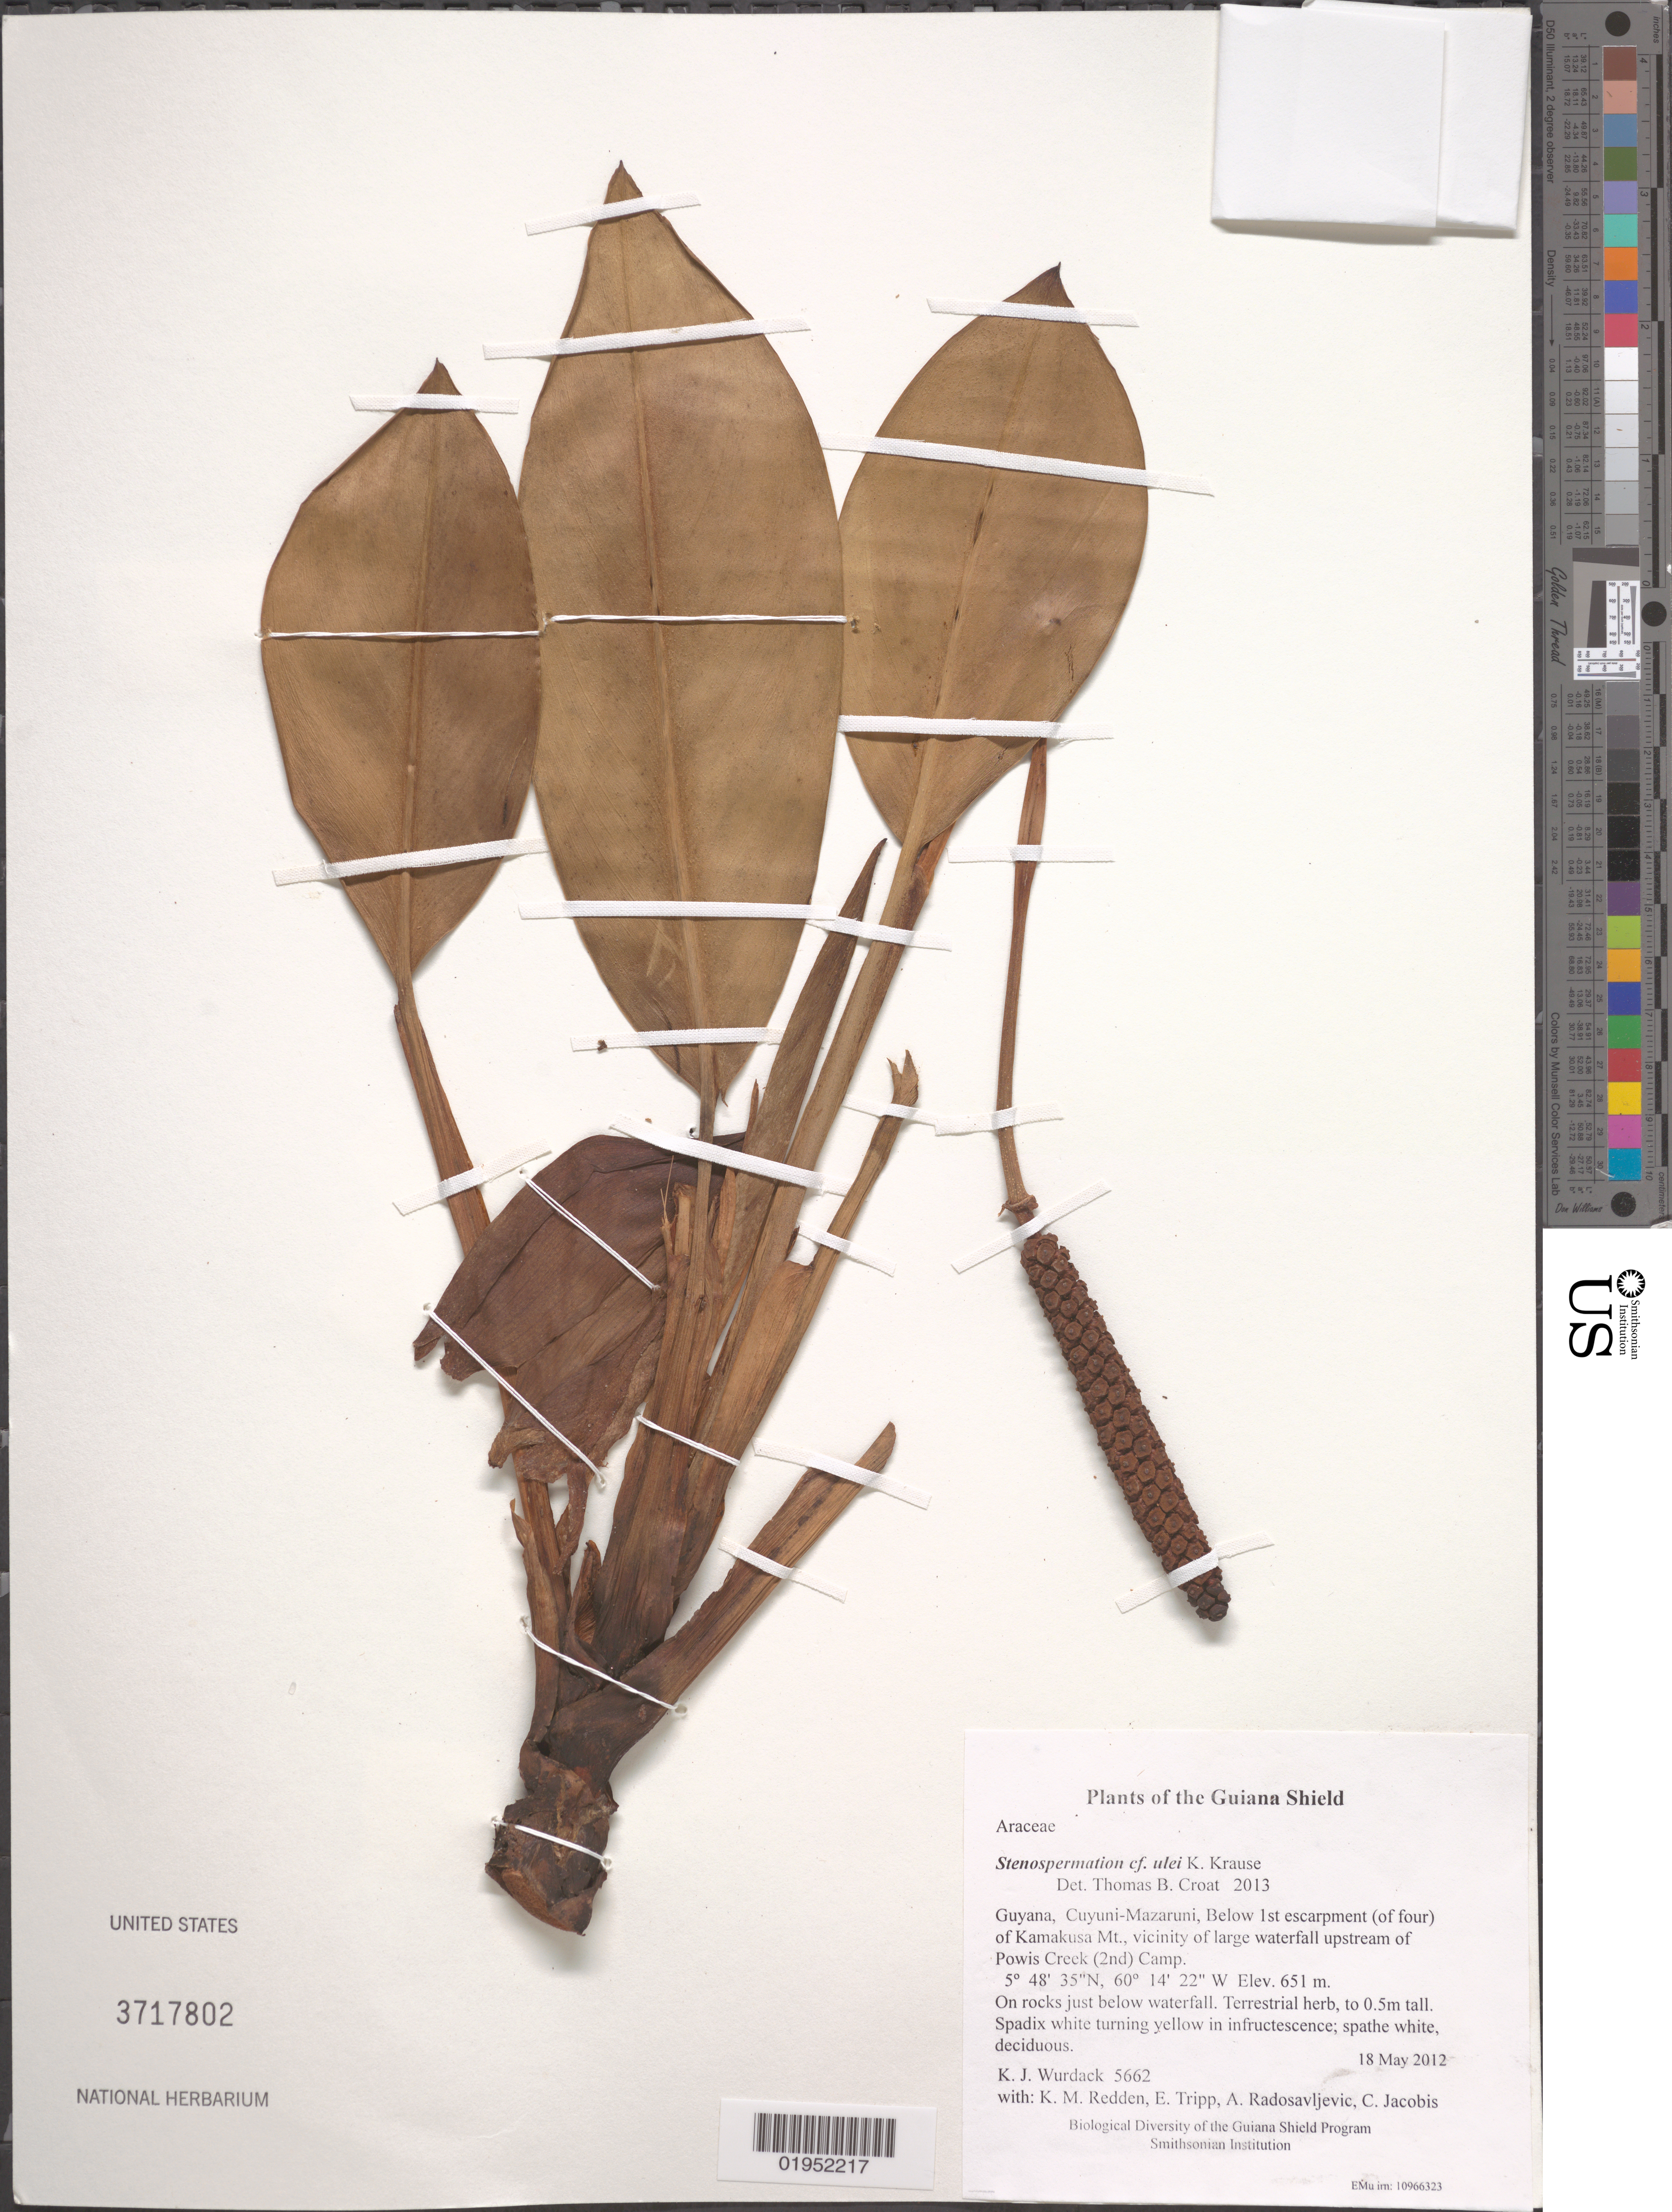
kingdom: Plantae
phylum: Tracheophyta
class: Liliopsida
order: Alismatales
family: Araceae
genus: Stenospermation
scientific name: Stenospermation ulei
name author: K. Krause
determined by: Croat, Thomas B., Missouri Botanical Garden (MO)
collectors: K. Wurdack, K. M. Redden, E. Tripp, A. Radosavljevic, C. Jacobis & J. Ralph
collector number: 5662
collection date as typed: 18 May 2012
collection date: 2012-05-18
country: Guyana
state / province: Cuyuni-Mazaruni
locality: Below 1st escarpment (of four) of Kamakusa Mt., vicinity of large waterfall upstream of Powis Creek (2nd) Camp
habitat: On rocks just below waterfall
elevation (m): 651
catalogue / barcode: US 3717802